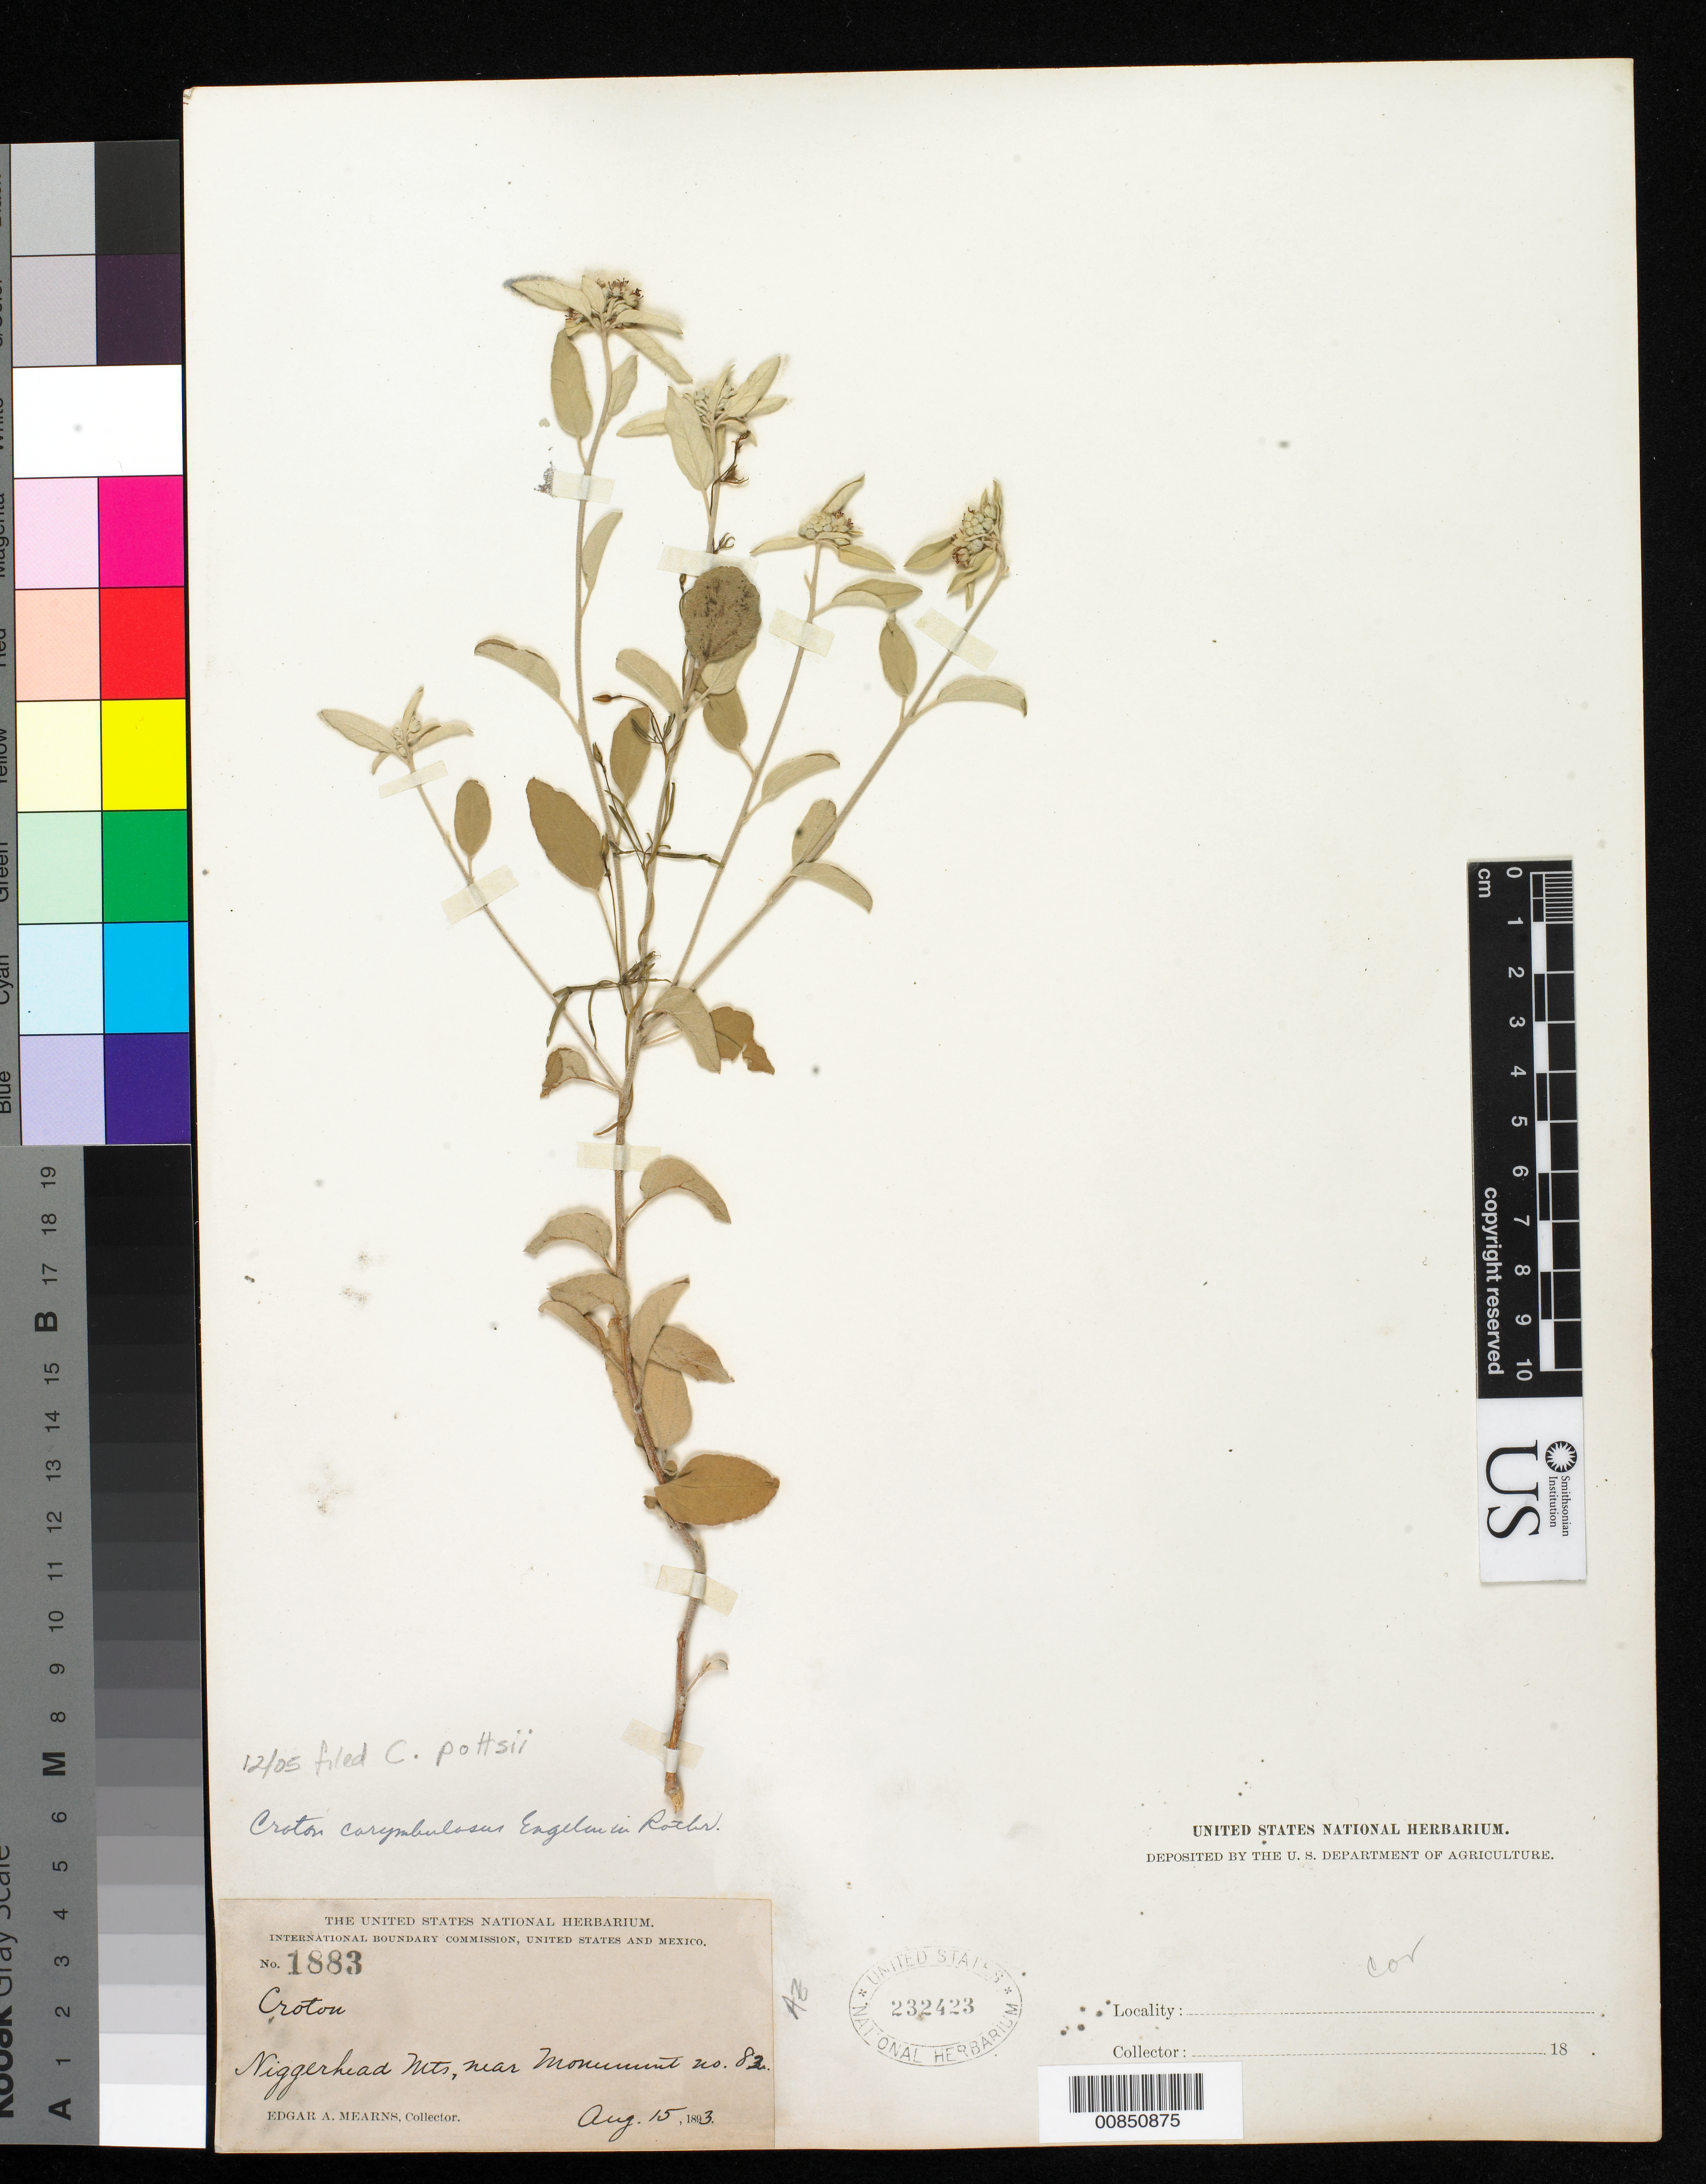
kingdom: Plantae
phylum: Tracheophyta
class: Magnoliopsida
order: Malpighiales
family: Euphorbiaceae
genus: Croton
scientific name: Croton pottsii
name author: (Klotzsch) Müll. Arg.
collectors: E. A. Mearns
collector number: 1883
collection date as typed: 15 Aug 1893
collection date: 1893-08-15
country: United States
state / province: Arizona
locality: Niggerhead Mts., near monument no. 82.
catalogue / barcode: US 232423